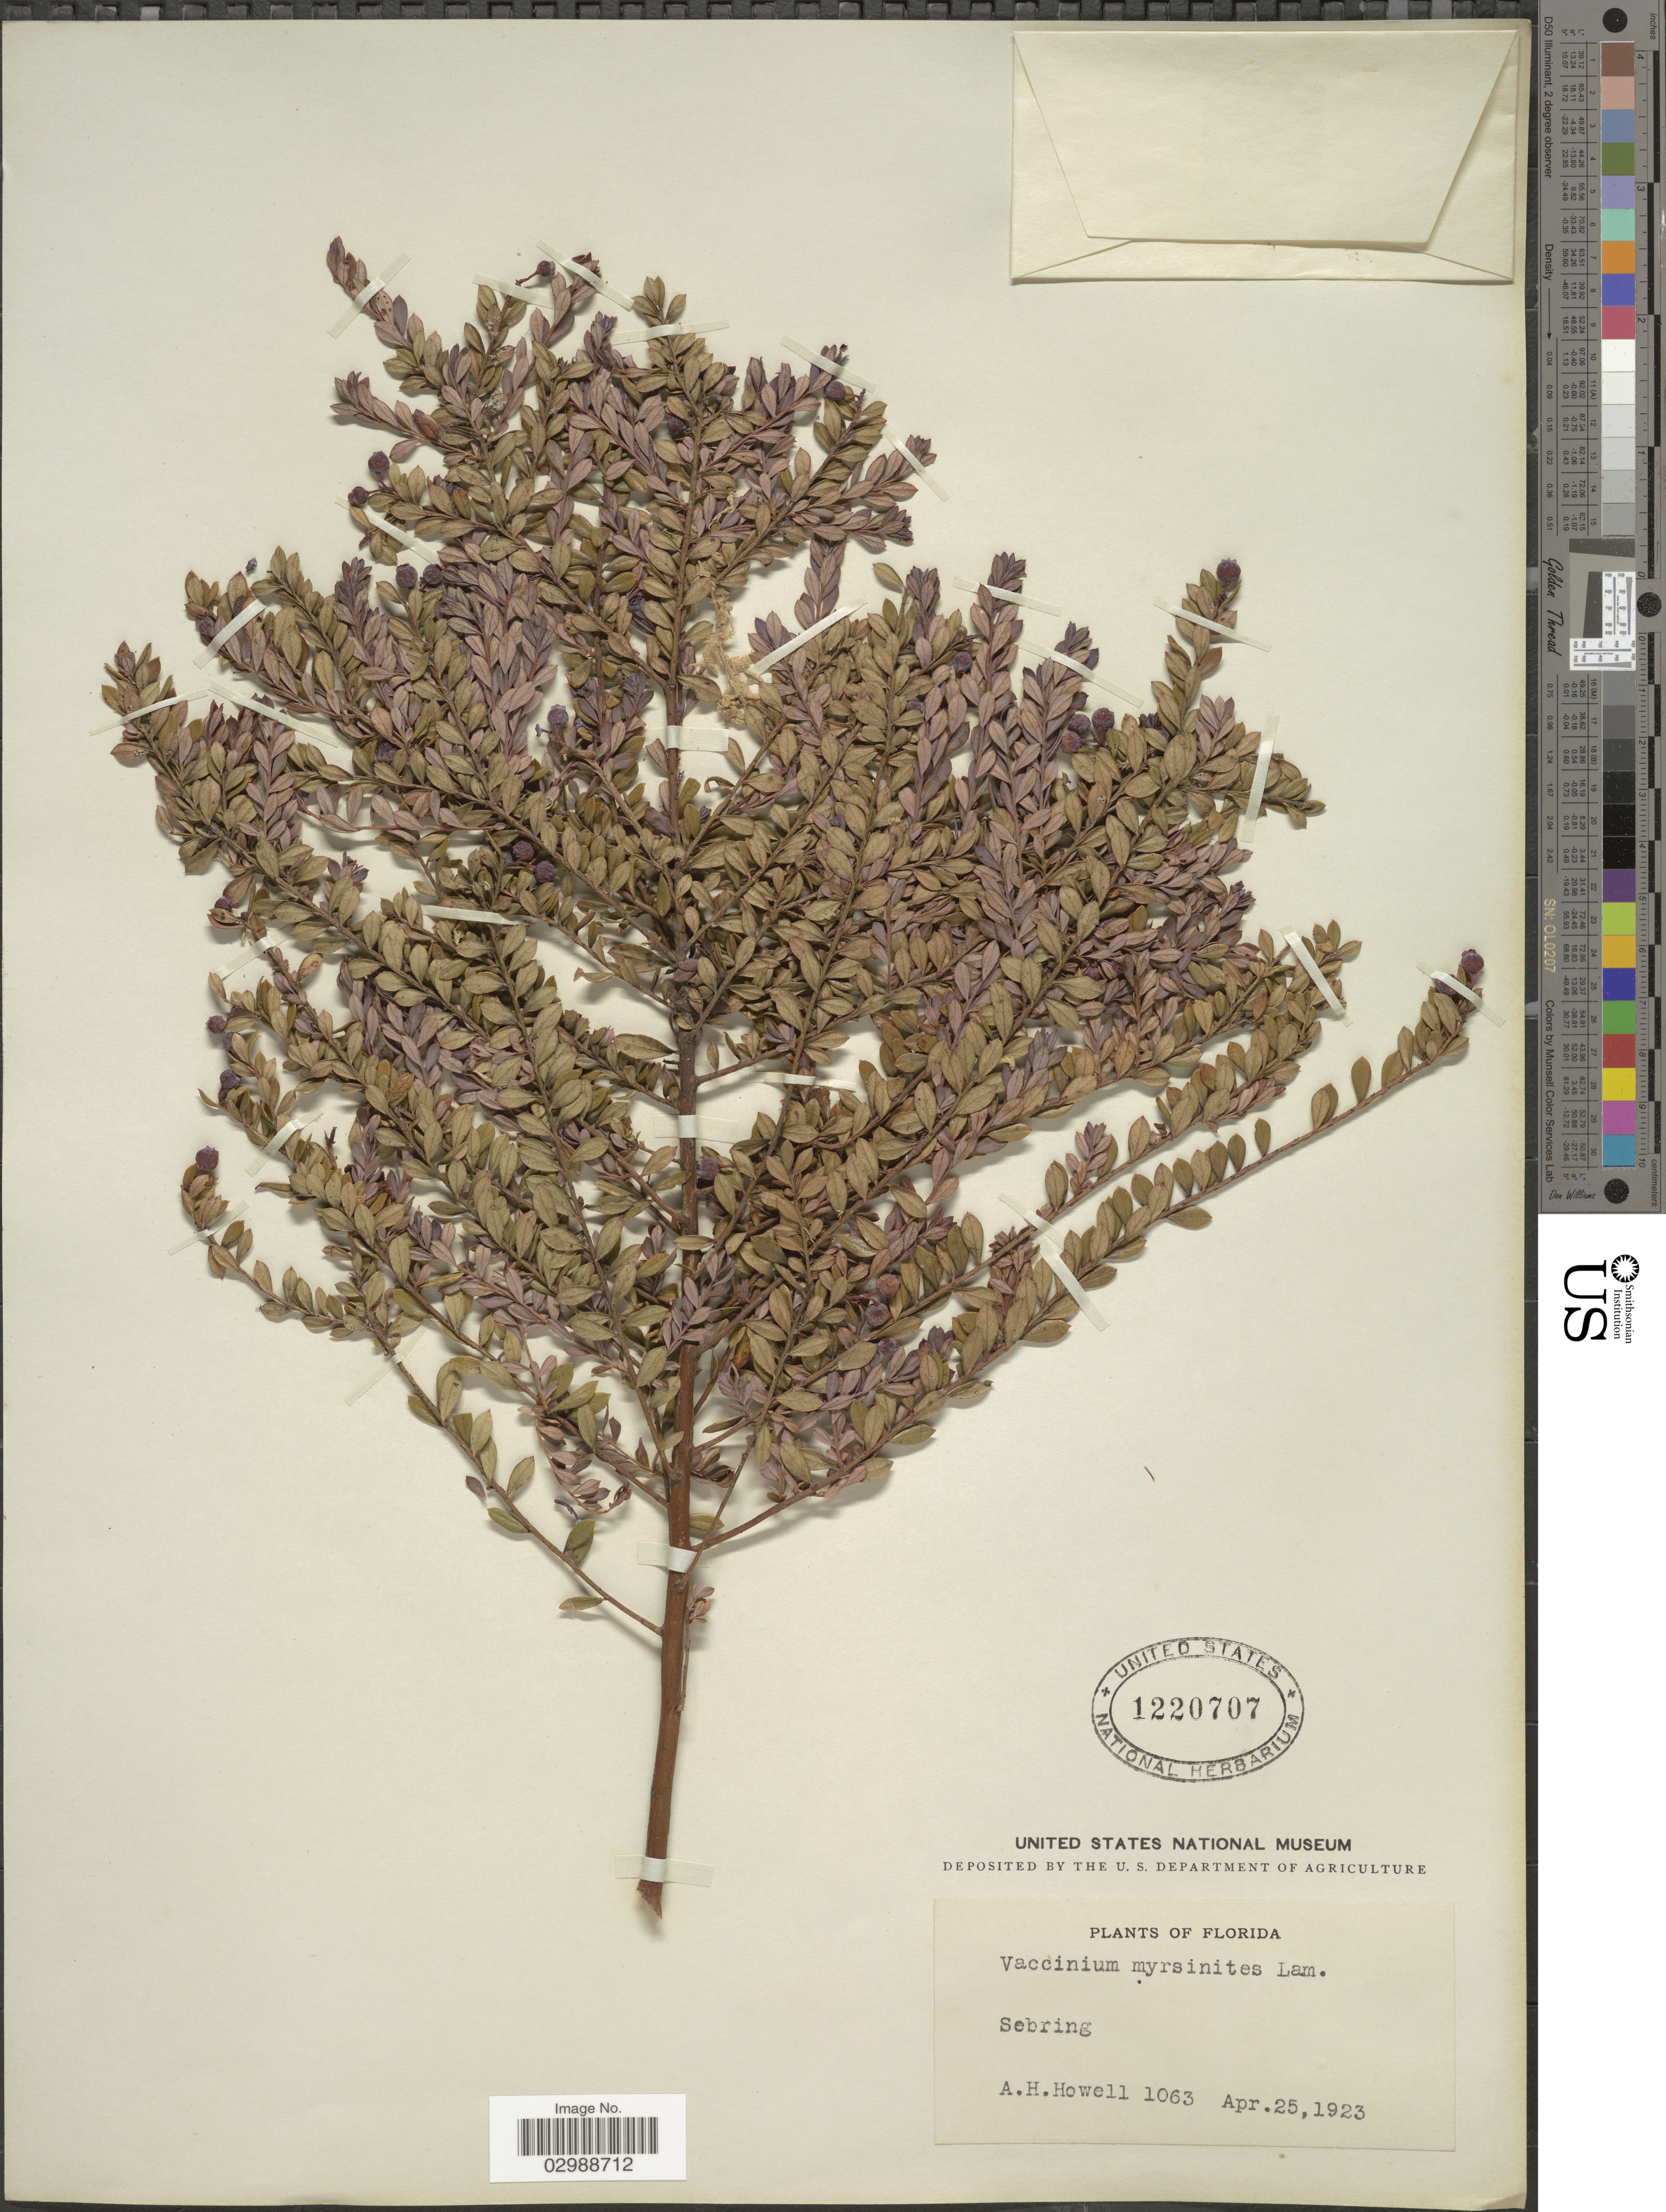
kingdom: Plantae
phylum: Tracheophyta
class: Magnoliopsida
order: Ericales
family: Ericaceae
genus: Vaccinium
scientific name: Vaccinium myrsinites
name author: Lam.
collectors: A. Howell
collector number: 1063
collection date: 1923-04-25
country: United States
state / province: Florida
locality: Sebring.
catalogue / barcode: US 1220707